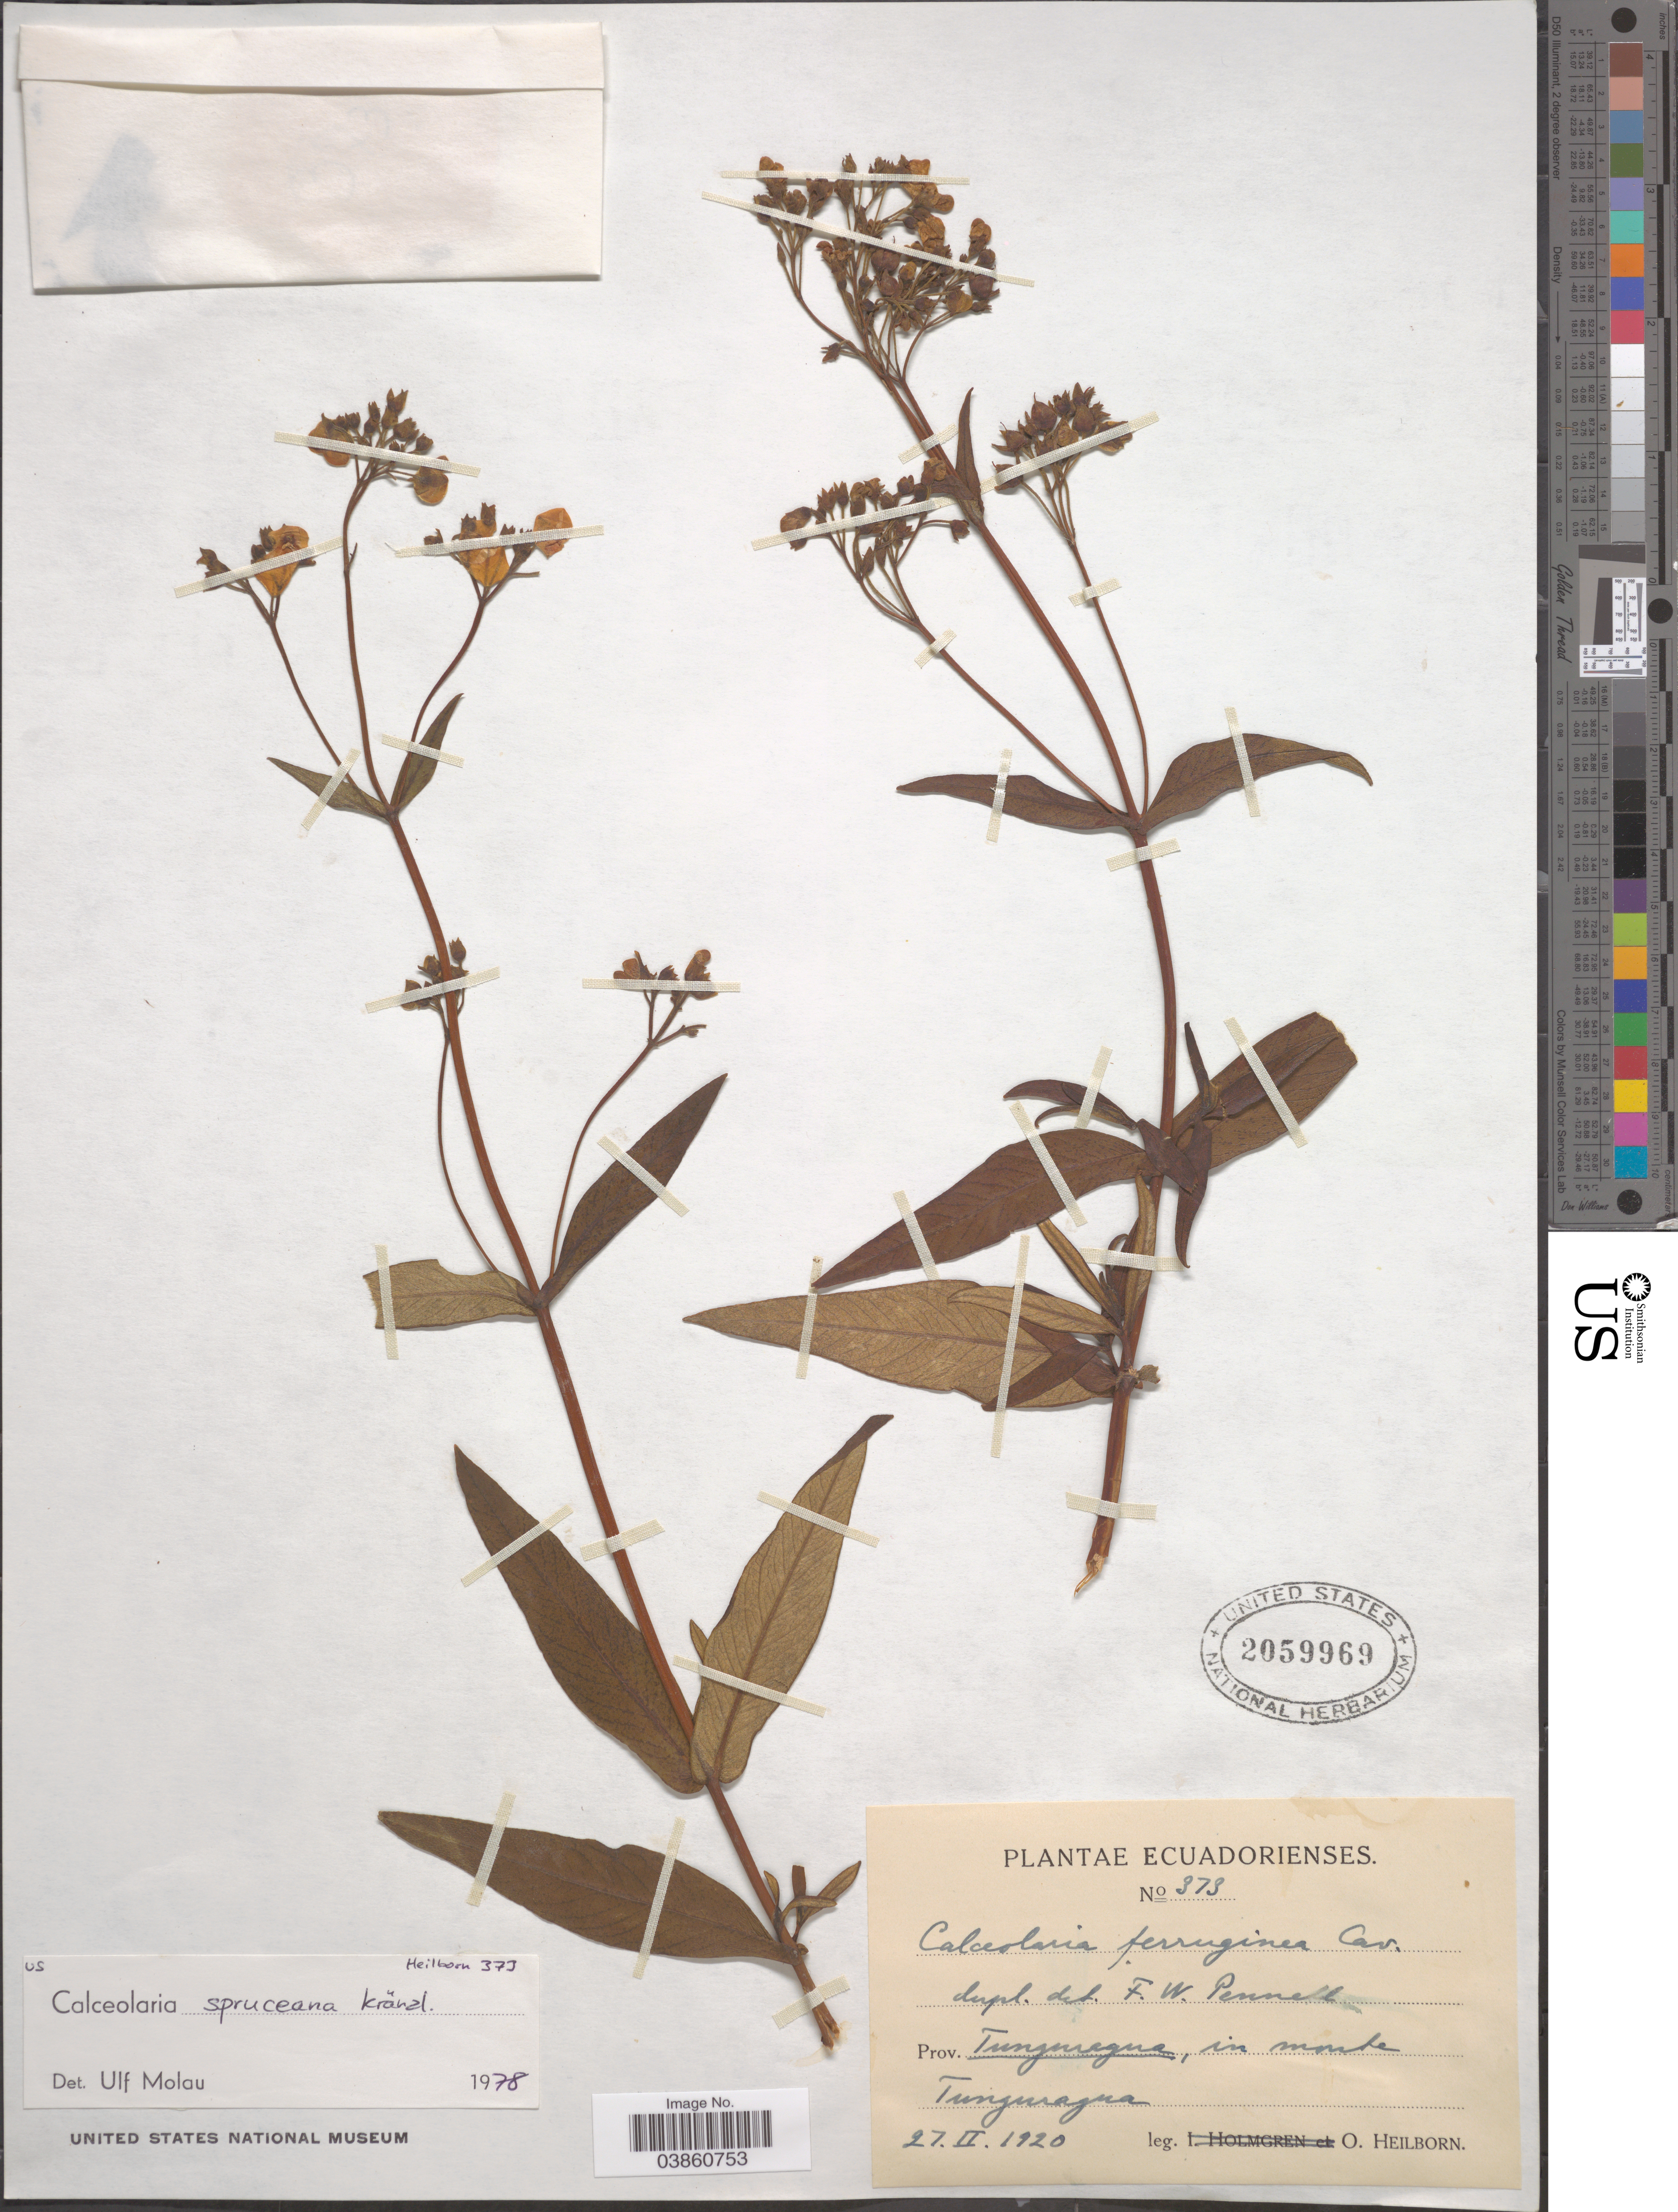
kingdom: Plantae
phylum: Tracheophyta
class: Magnoliopsida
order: Lamiales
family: Calceolariaceae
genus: Calceolaria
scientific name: Calceolaria spruceana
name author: Kraenzl.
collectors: O. Heilborn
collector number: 373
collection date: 1920-02-27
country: Ecuador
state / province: Tungurahua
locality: In monte Tunguragua. [interpreted]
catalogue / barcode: US 2059969